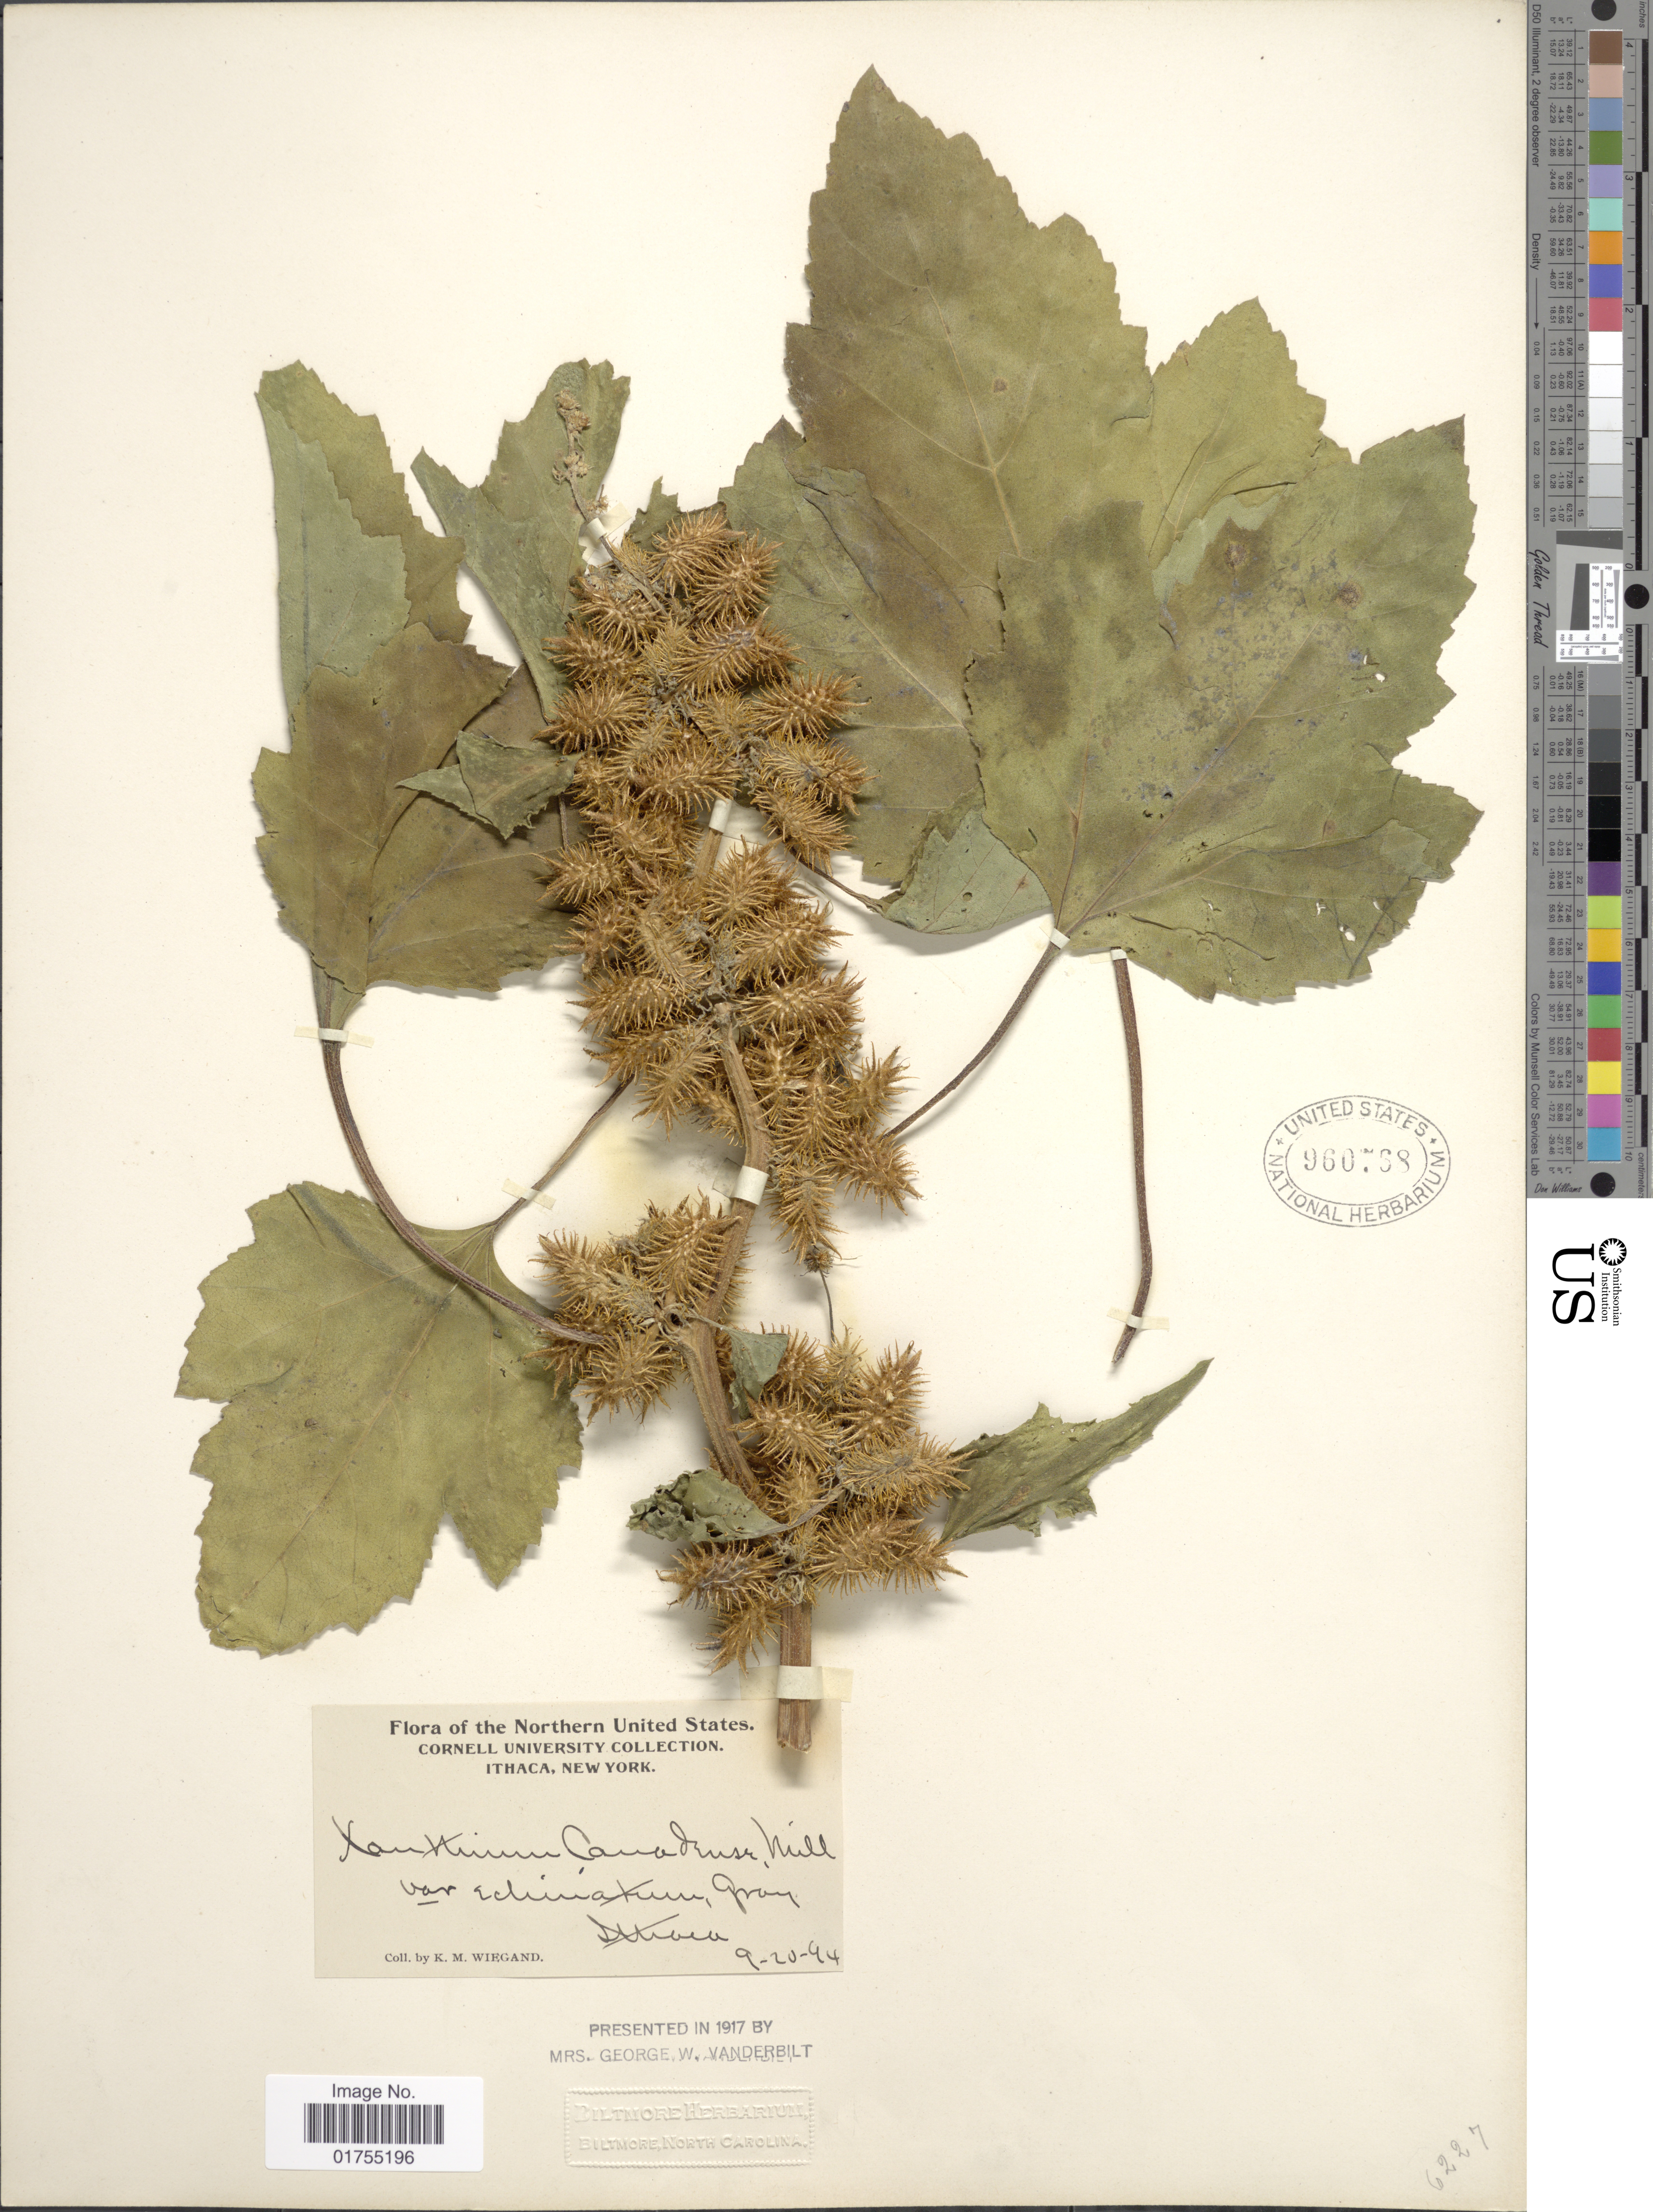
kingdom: Plantae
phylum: Tracheophyta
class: Magnoliopsida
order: Asterales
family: Asteraceae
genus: Xanthium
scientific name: Xanthium strumarium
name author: L.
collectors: K. M. Wiegand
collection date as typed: Transcribed d/m/y: 20/9/44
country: United States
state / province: New York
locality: Ithaca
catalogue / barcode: US 960768